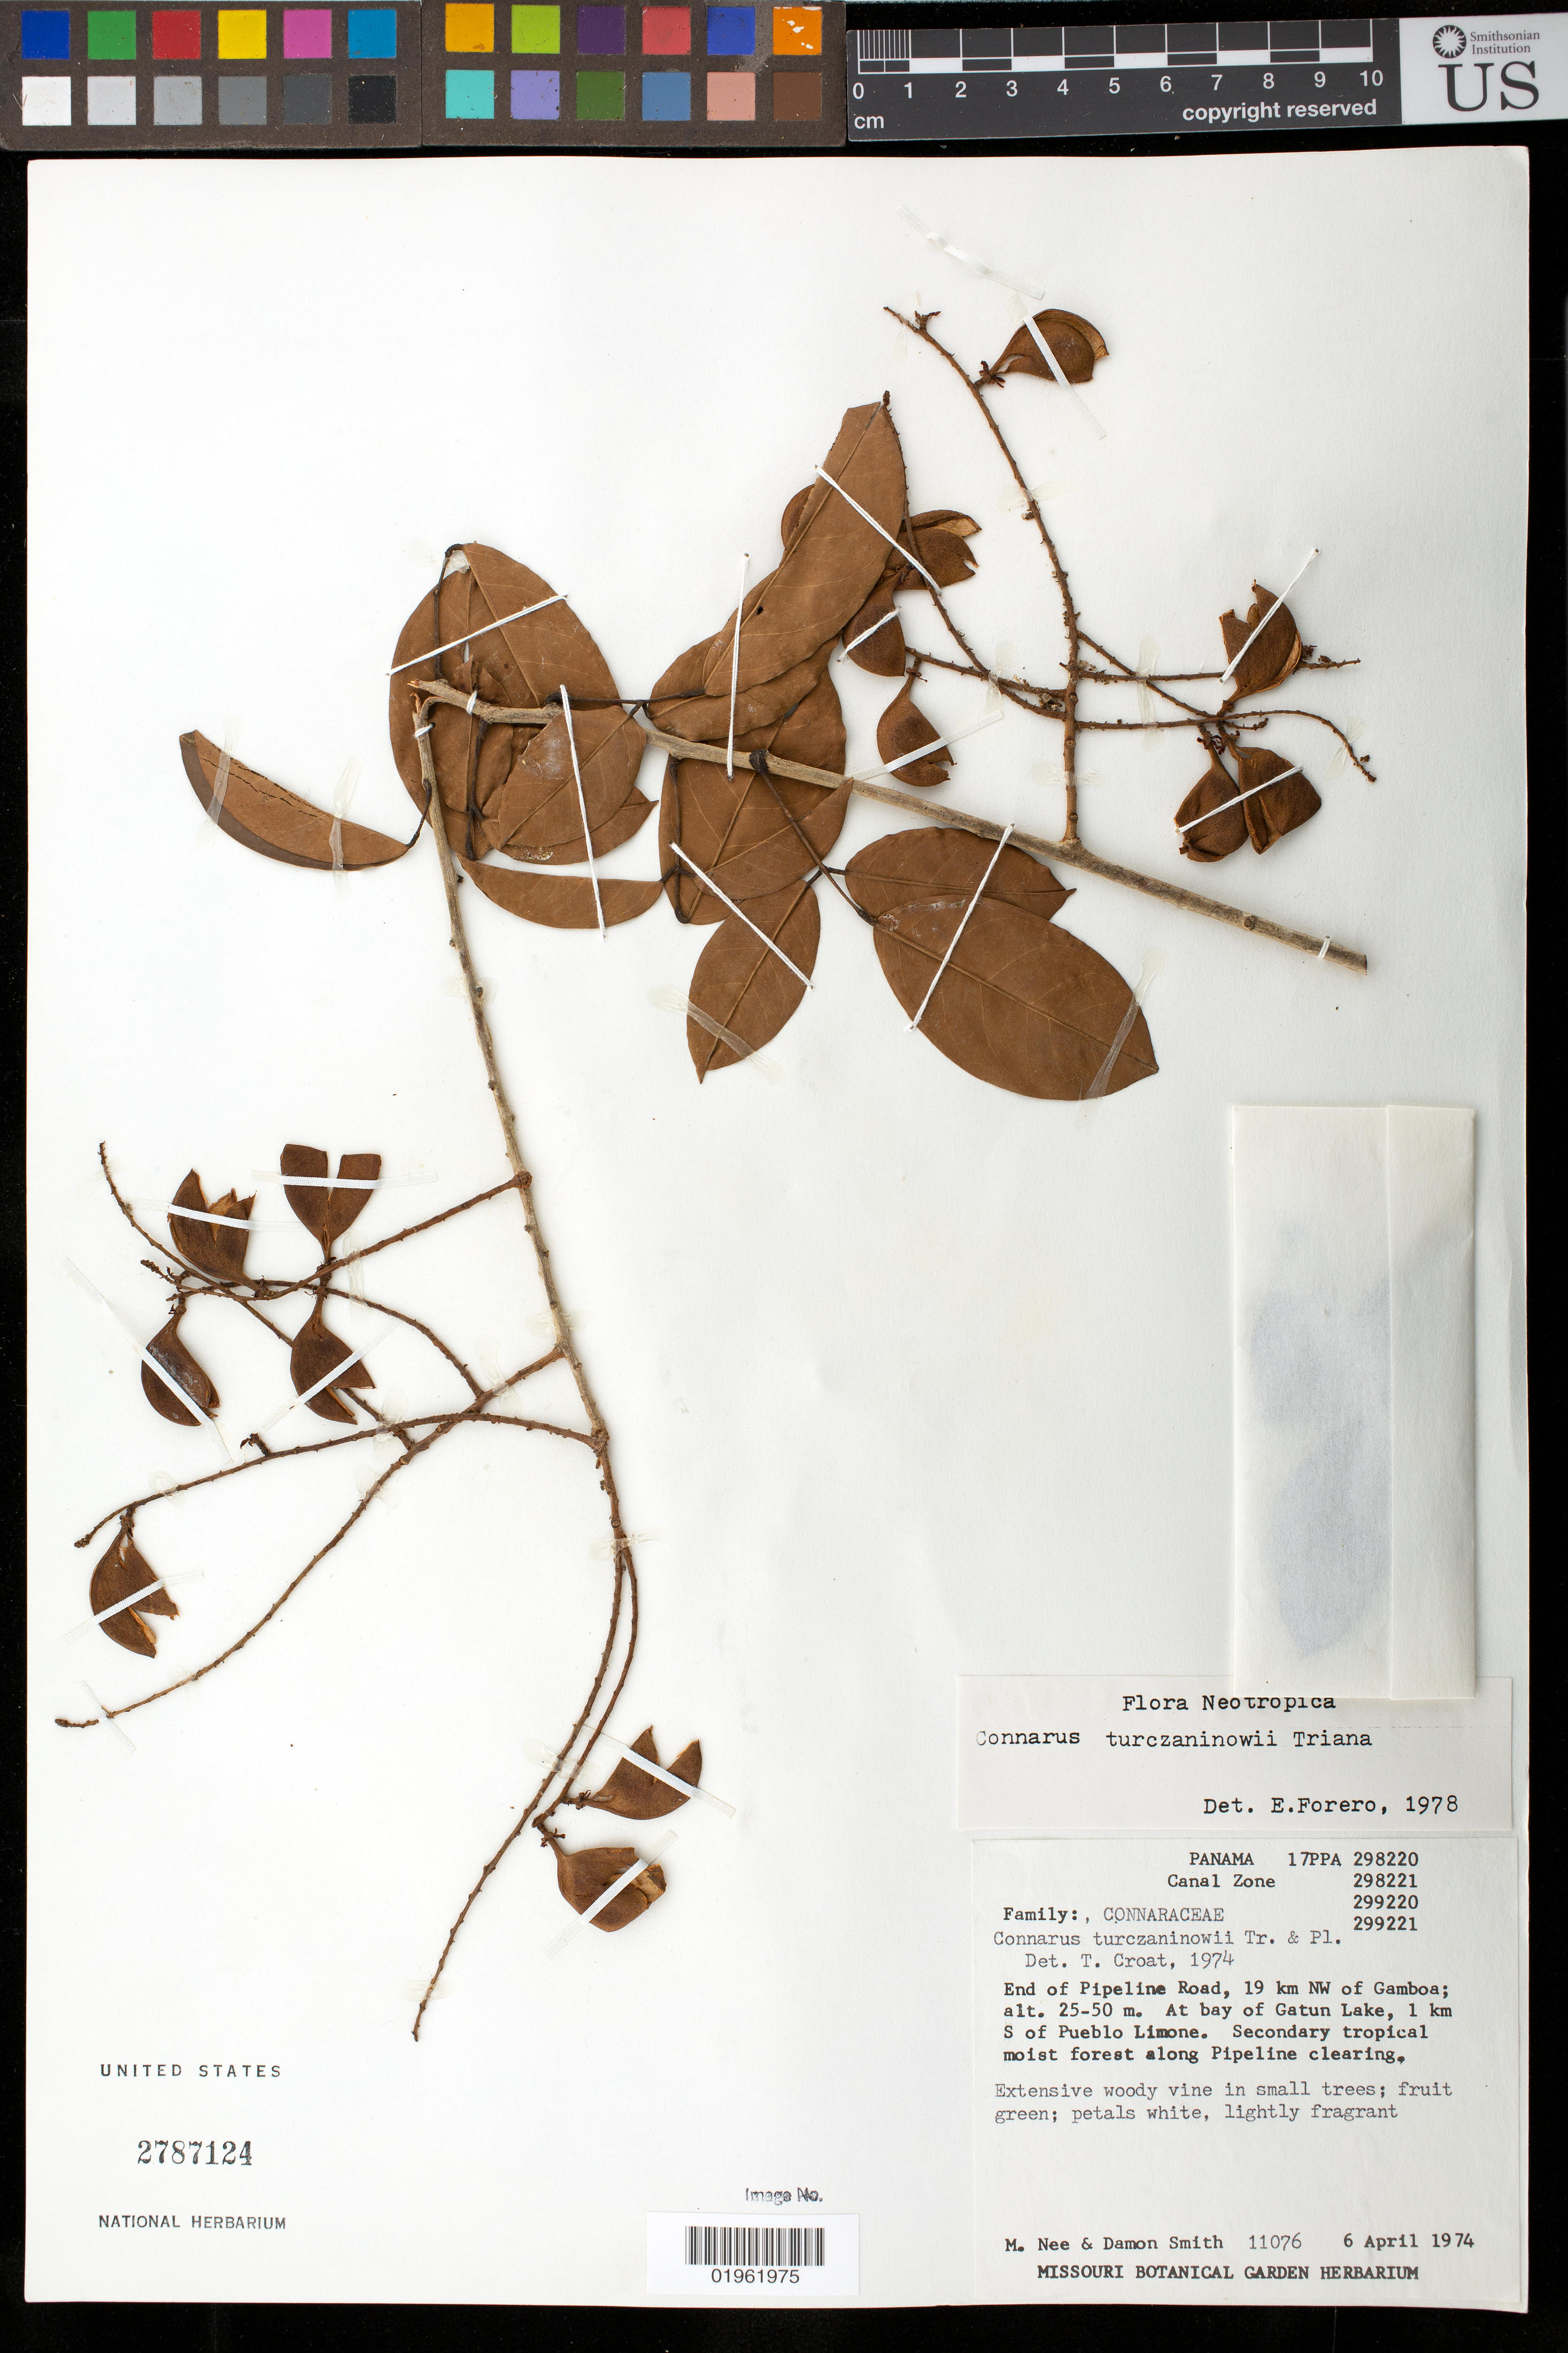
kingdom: Plantae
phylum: Tracheophyta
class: Magnoliopsida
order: Oxalidales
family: Connaraceae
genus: Connarus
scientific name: Connarus turczaninowii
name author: Triana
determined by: Forero, Enrique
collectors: M. Nee & D. Smith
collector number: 11076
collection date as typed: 6 Apr 1974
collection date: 1974-04-06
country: Panama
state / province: Colón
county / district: Canal Zone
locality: End of Pipeline Road, 19 km NW of Gamboa; At bay of Gatun Lale, 1 km S of Pueblo Limone.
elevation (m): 25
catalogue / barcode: US 2787124